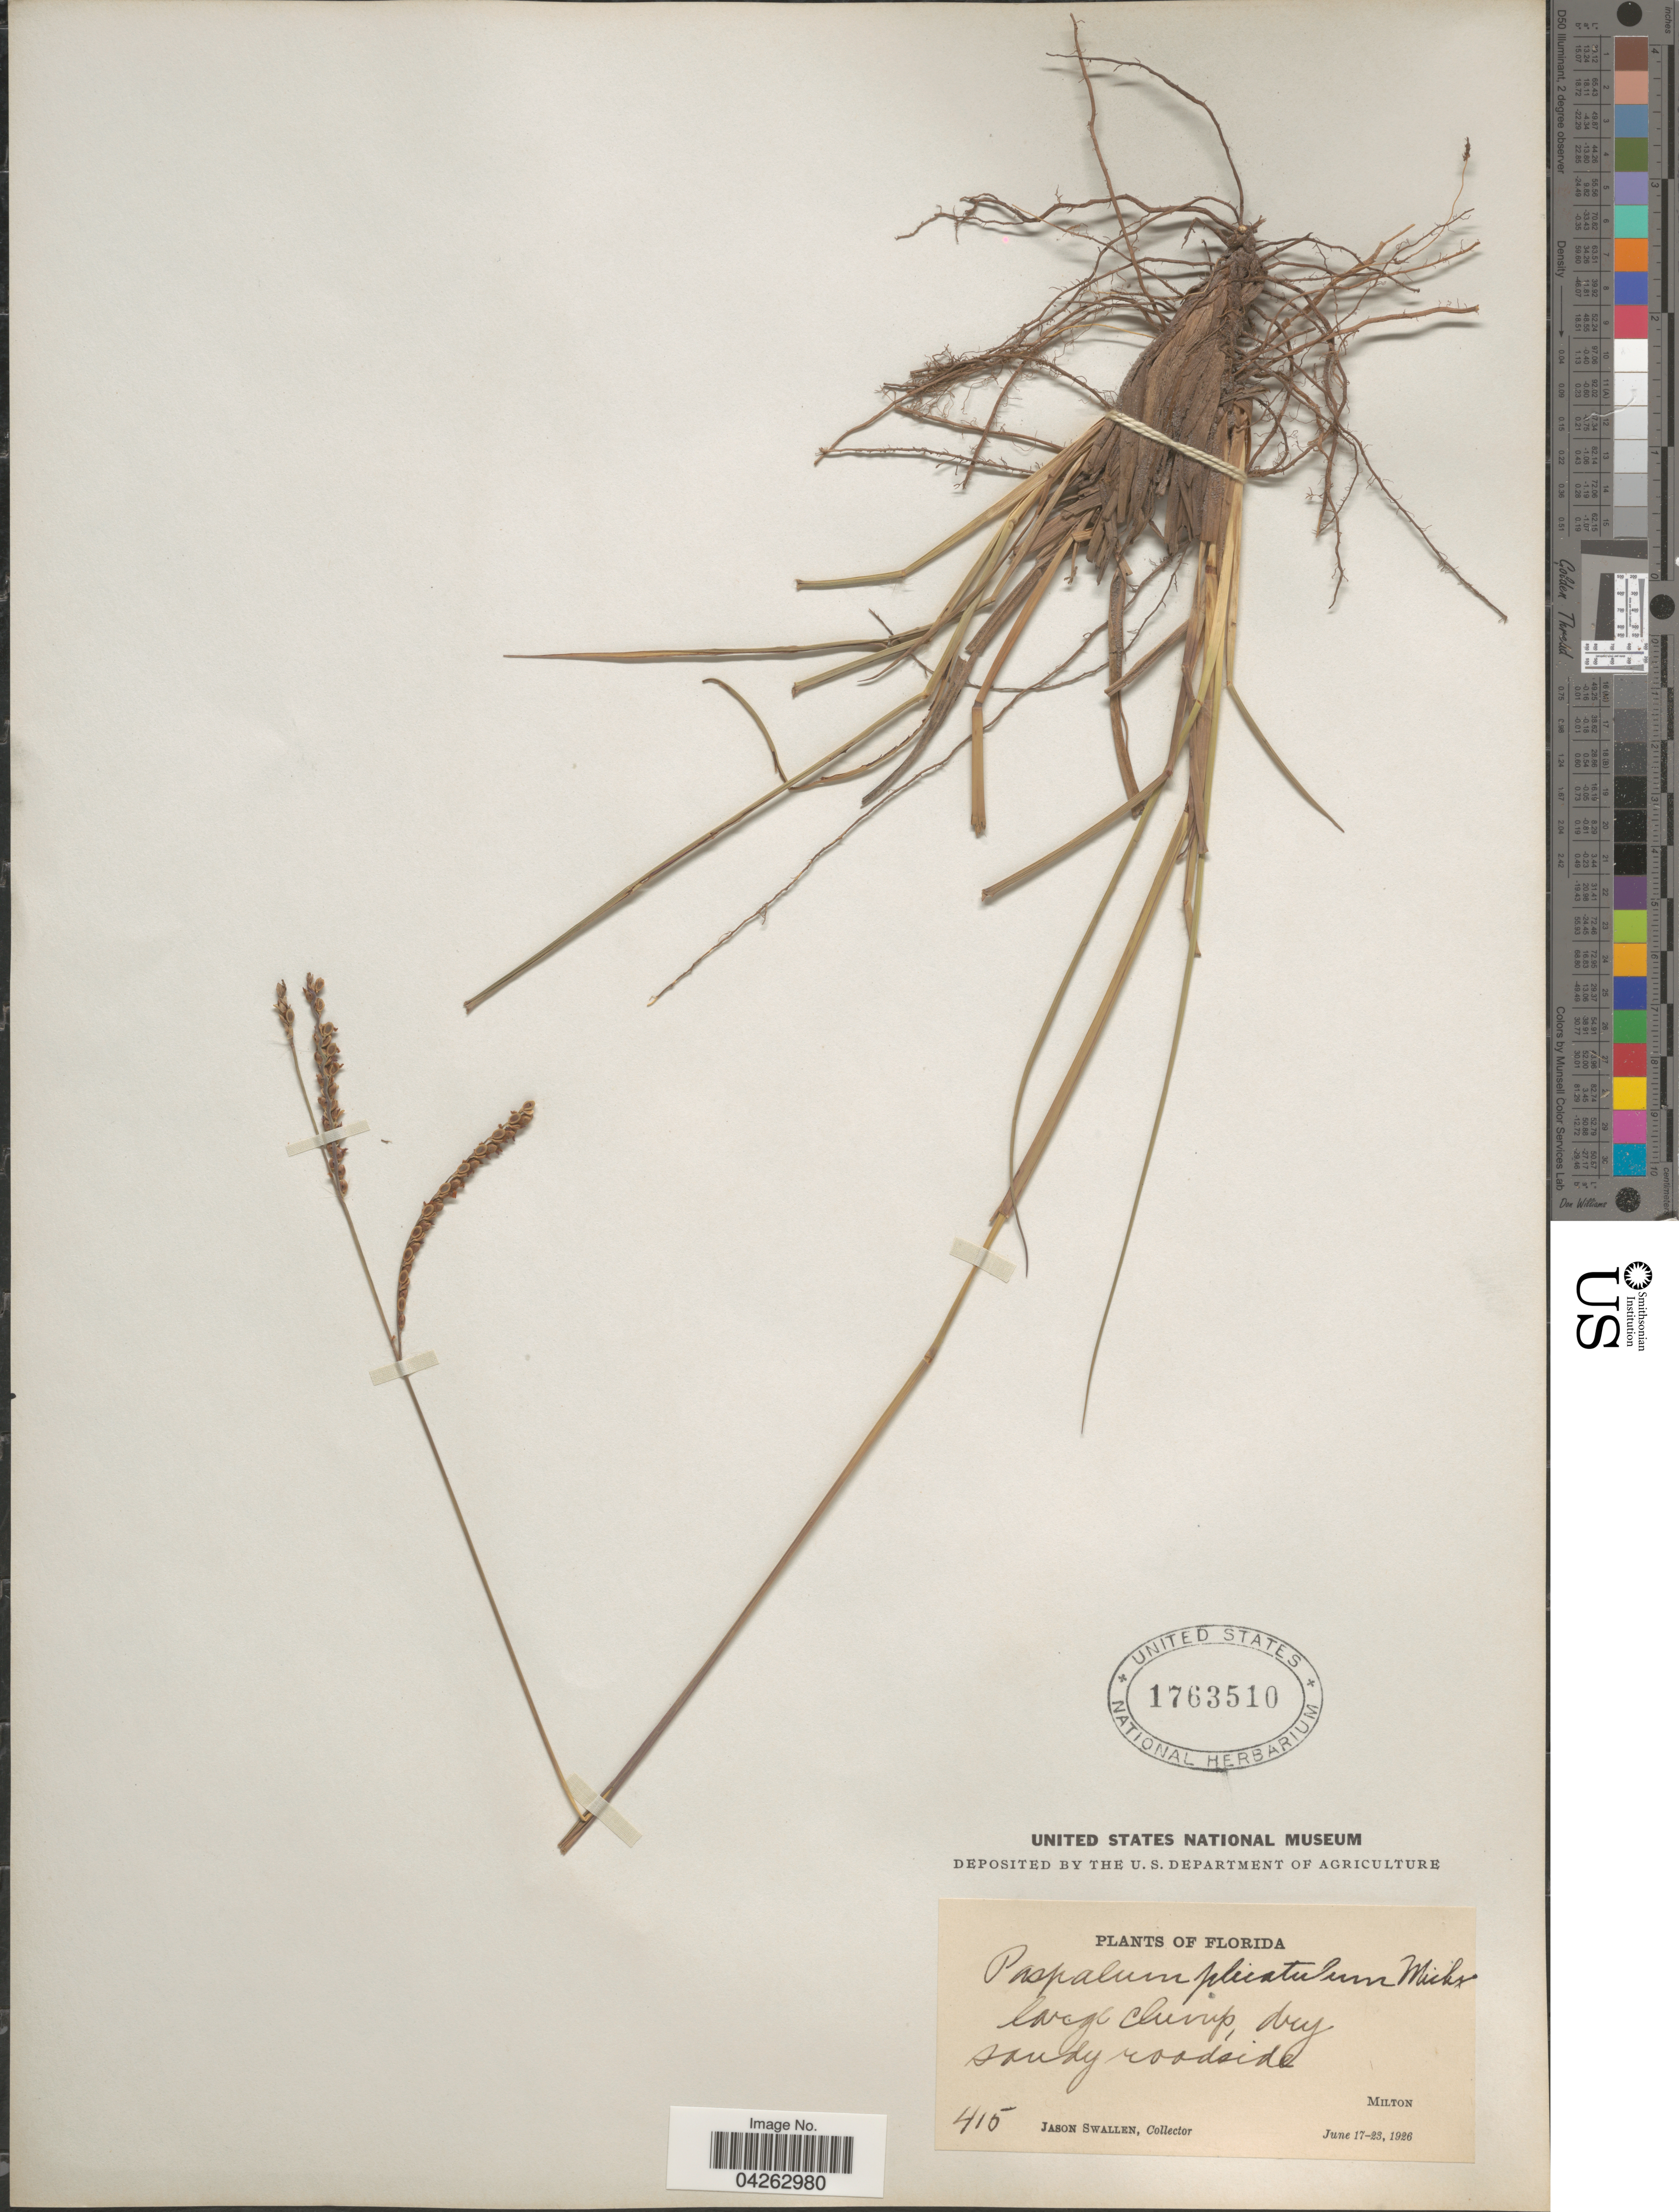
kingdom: Plantae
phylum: Tracheophyta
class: Liliopsida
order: Poales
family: Poaceae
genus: Paspalum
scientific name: Paspalum plicatulum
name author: Michx.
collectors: J. R. Swallen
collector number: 415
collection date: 1926-06-17/1926-06-23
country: United States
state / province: Florida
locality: Milton.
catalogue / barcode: US 1763510